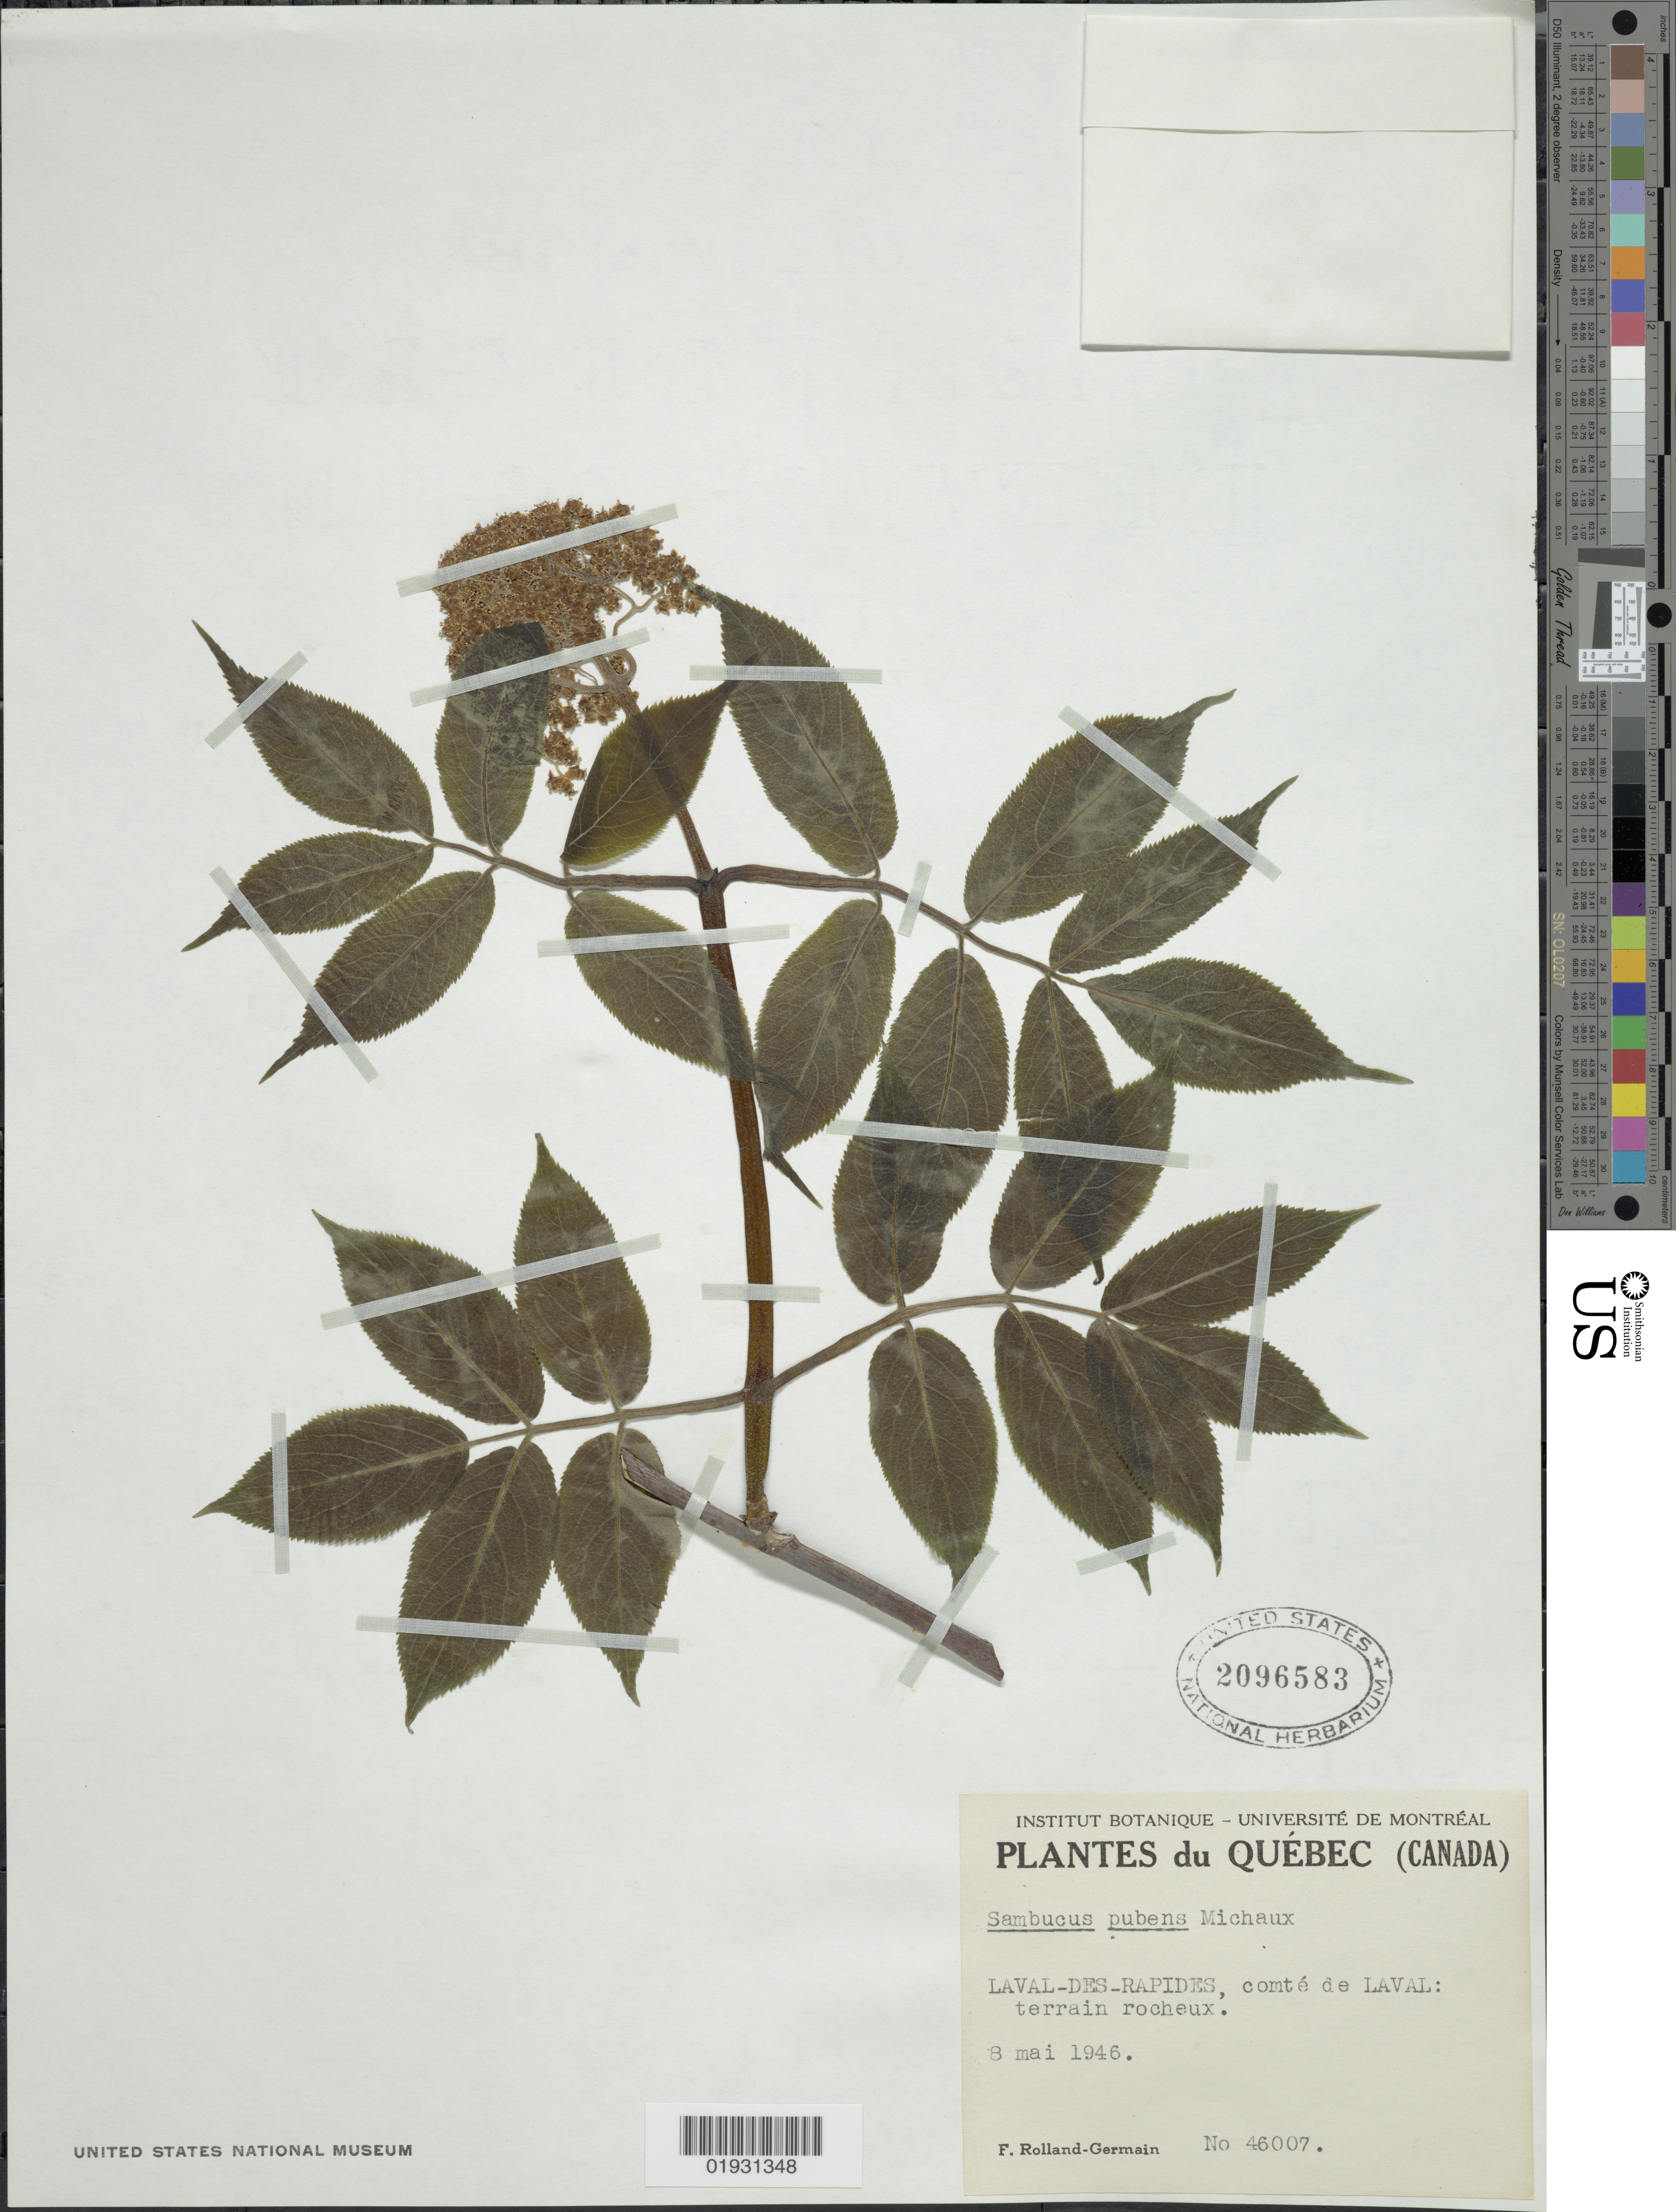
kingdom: Plantae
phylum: Tracheophyta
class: Magnoliopsida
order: Dipsacales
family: Viburnaceae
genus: Sambucus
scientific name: Sambucus racemosa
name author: L.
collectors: Rolland-Germain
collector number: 46007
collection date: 1946-05-08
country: Canada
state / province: Quebec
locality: Québec, Laval-Des-Rapides, comté de Laval.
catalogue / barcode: US 2096583